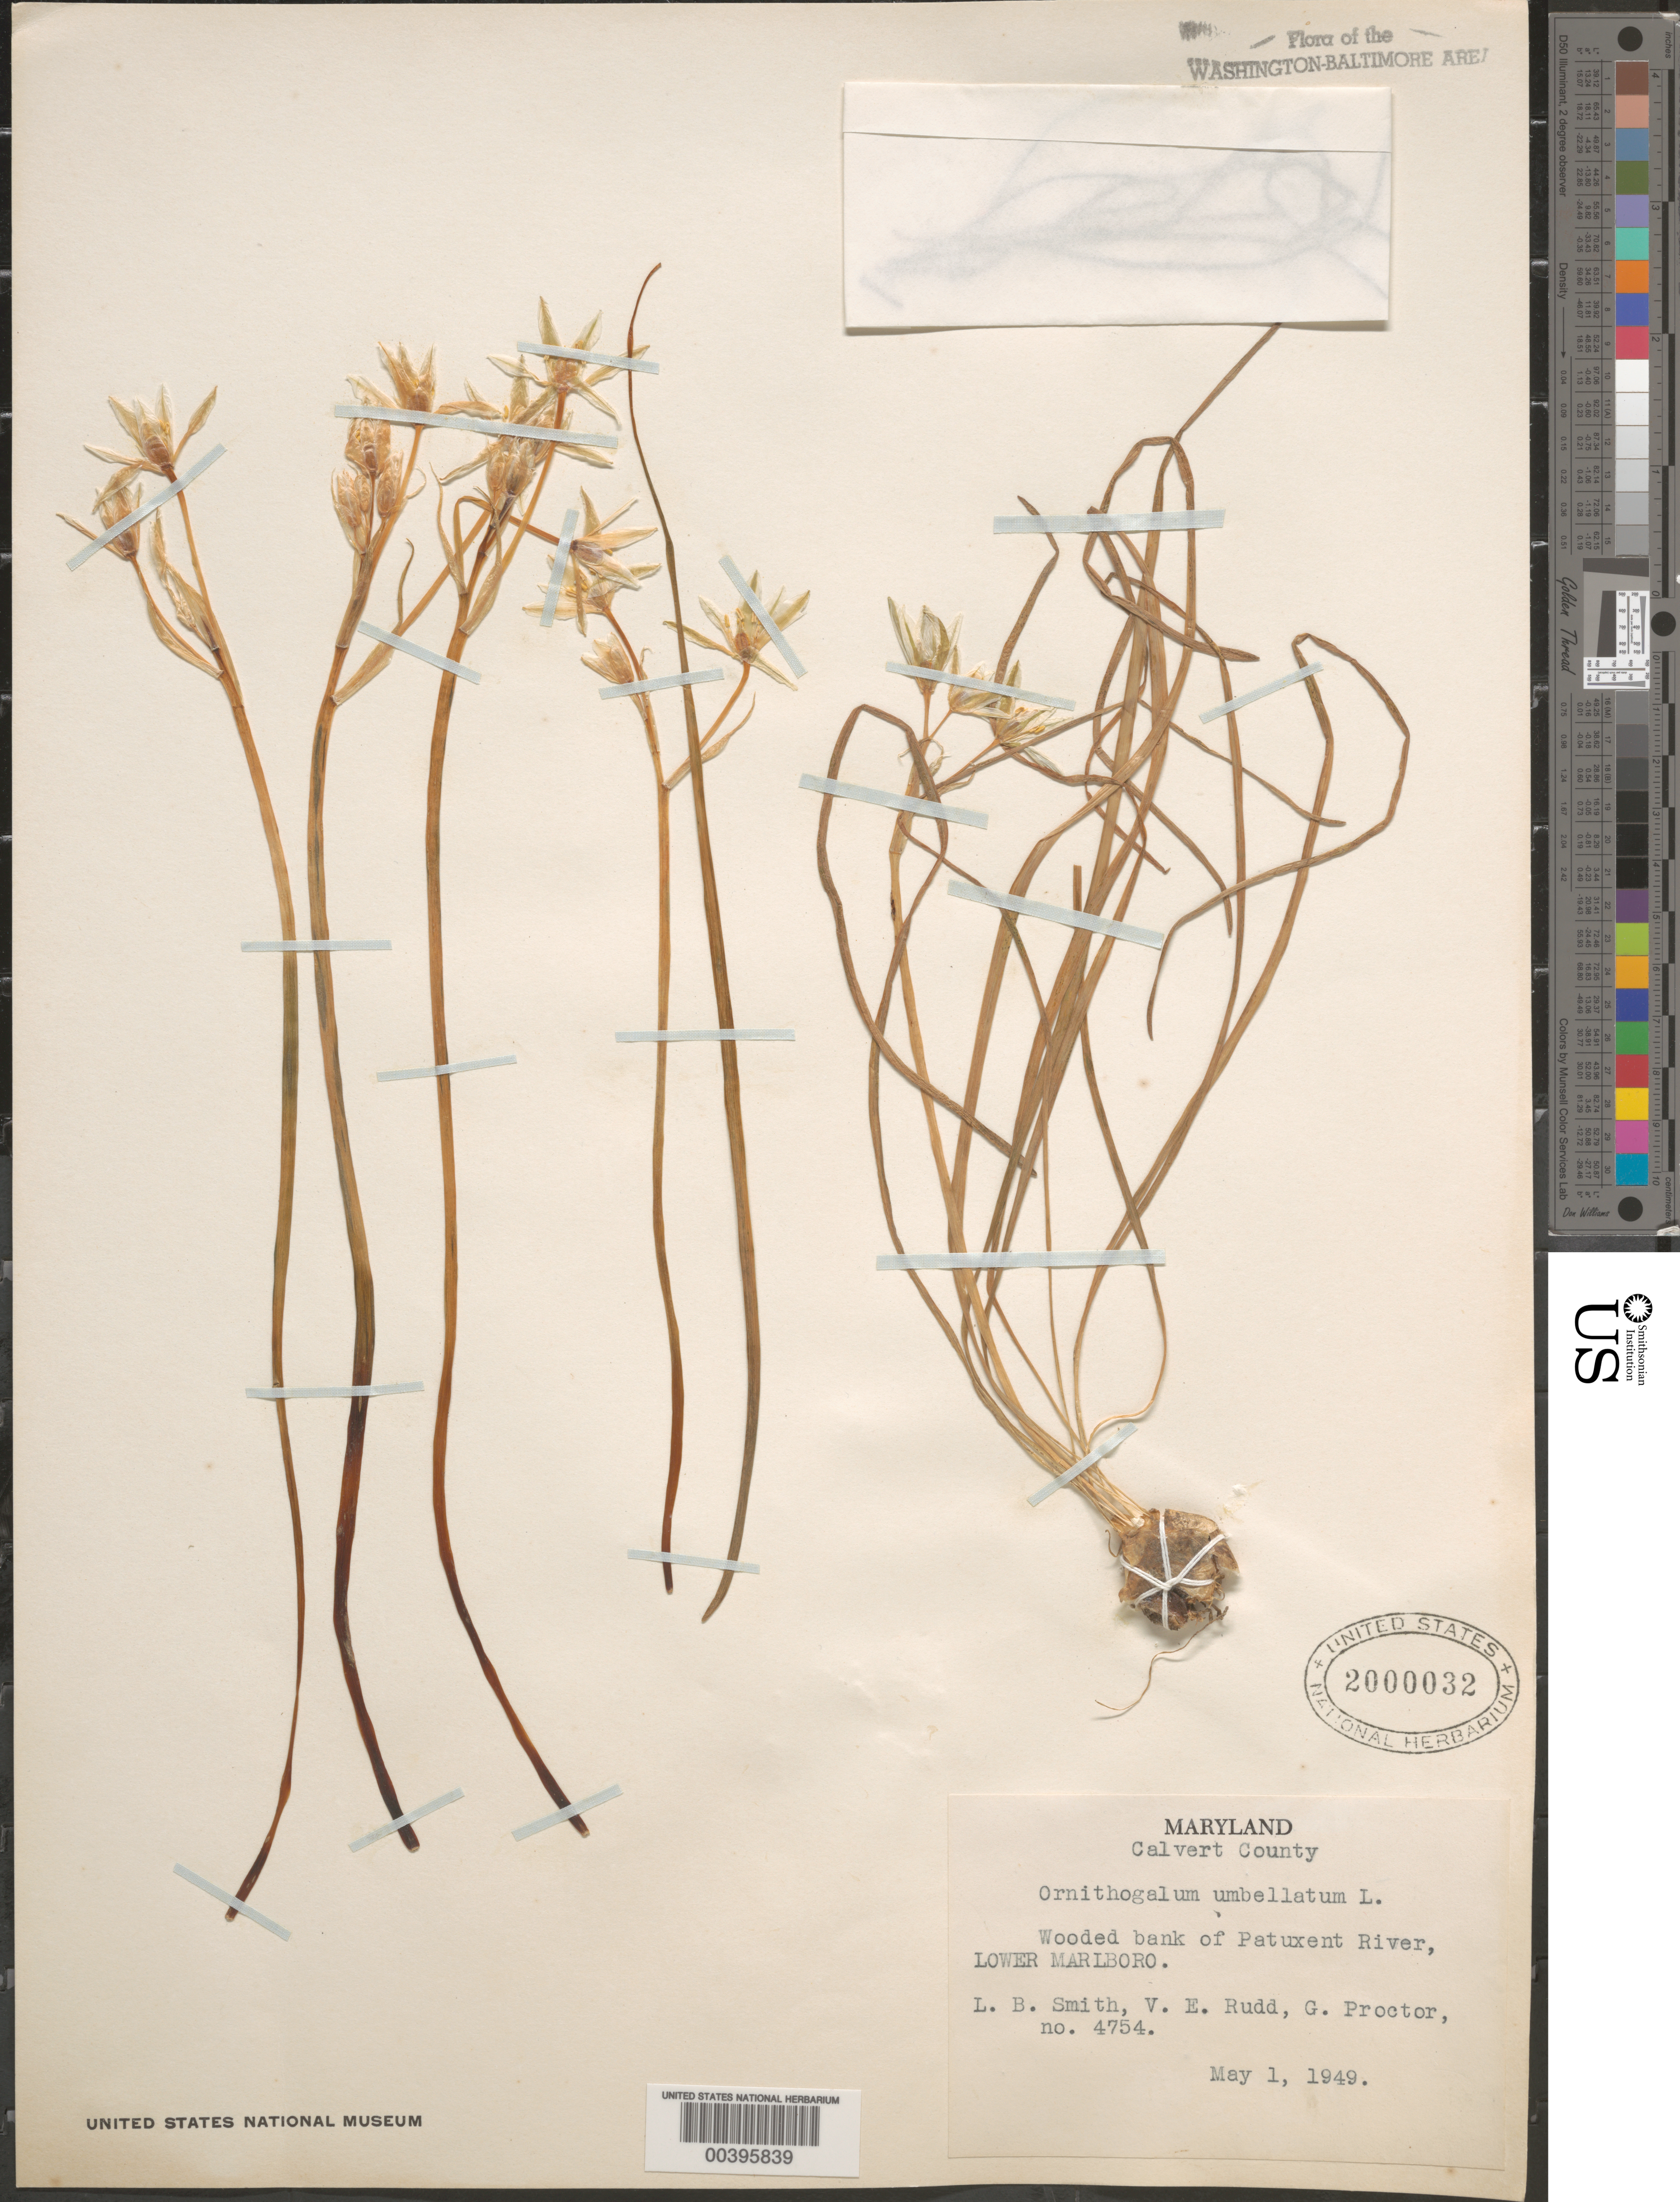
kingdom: Plantae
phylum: Tracheophyta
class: Liliopsida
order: Asparagales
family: Asparagaceae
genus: Ornithogalum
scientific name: Ornithogalum umbellatum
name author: L.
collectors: L. Smith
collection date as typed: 01 May 1949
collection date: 1949-05-01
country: United States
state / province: Maryland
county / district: Calvert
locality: Patuxent River Bank, Lower Marlboro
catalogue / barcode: US 2000032